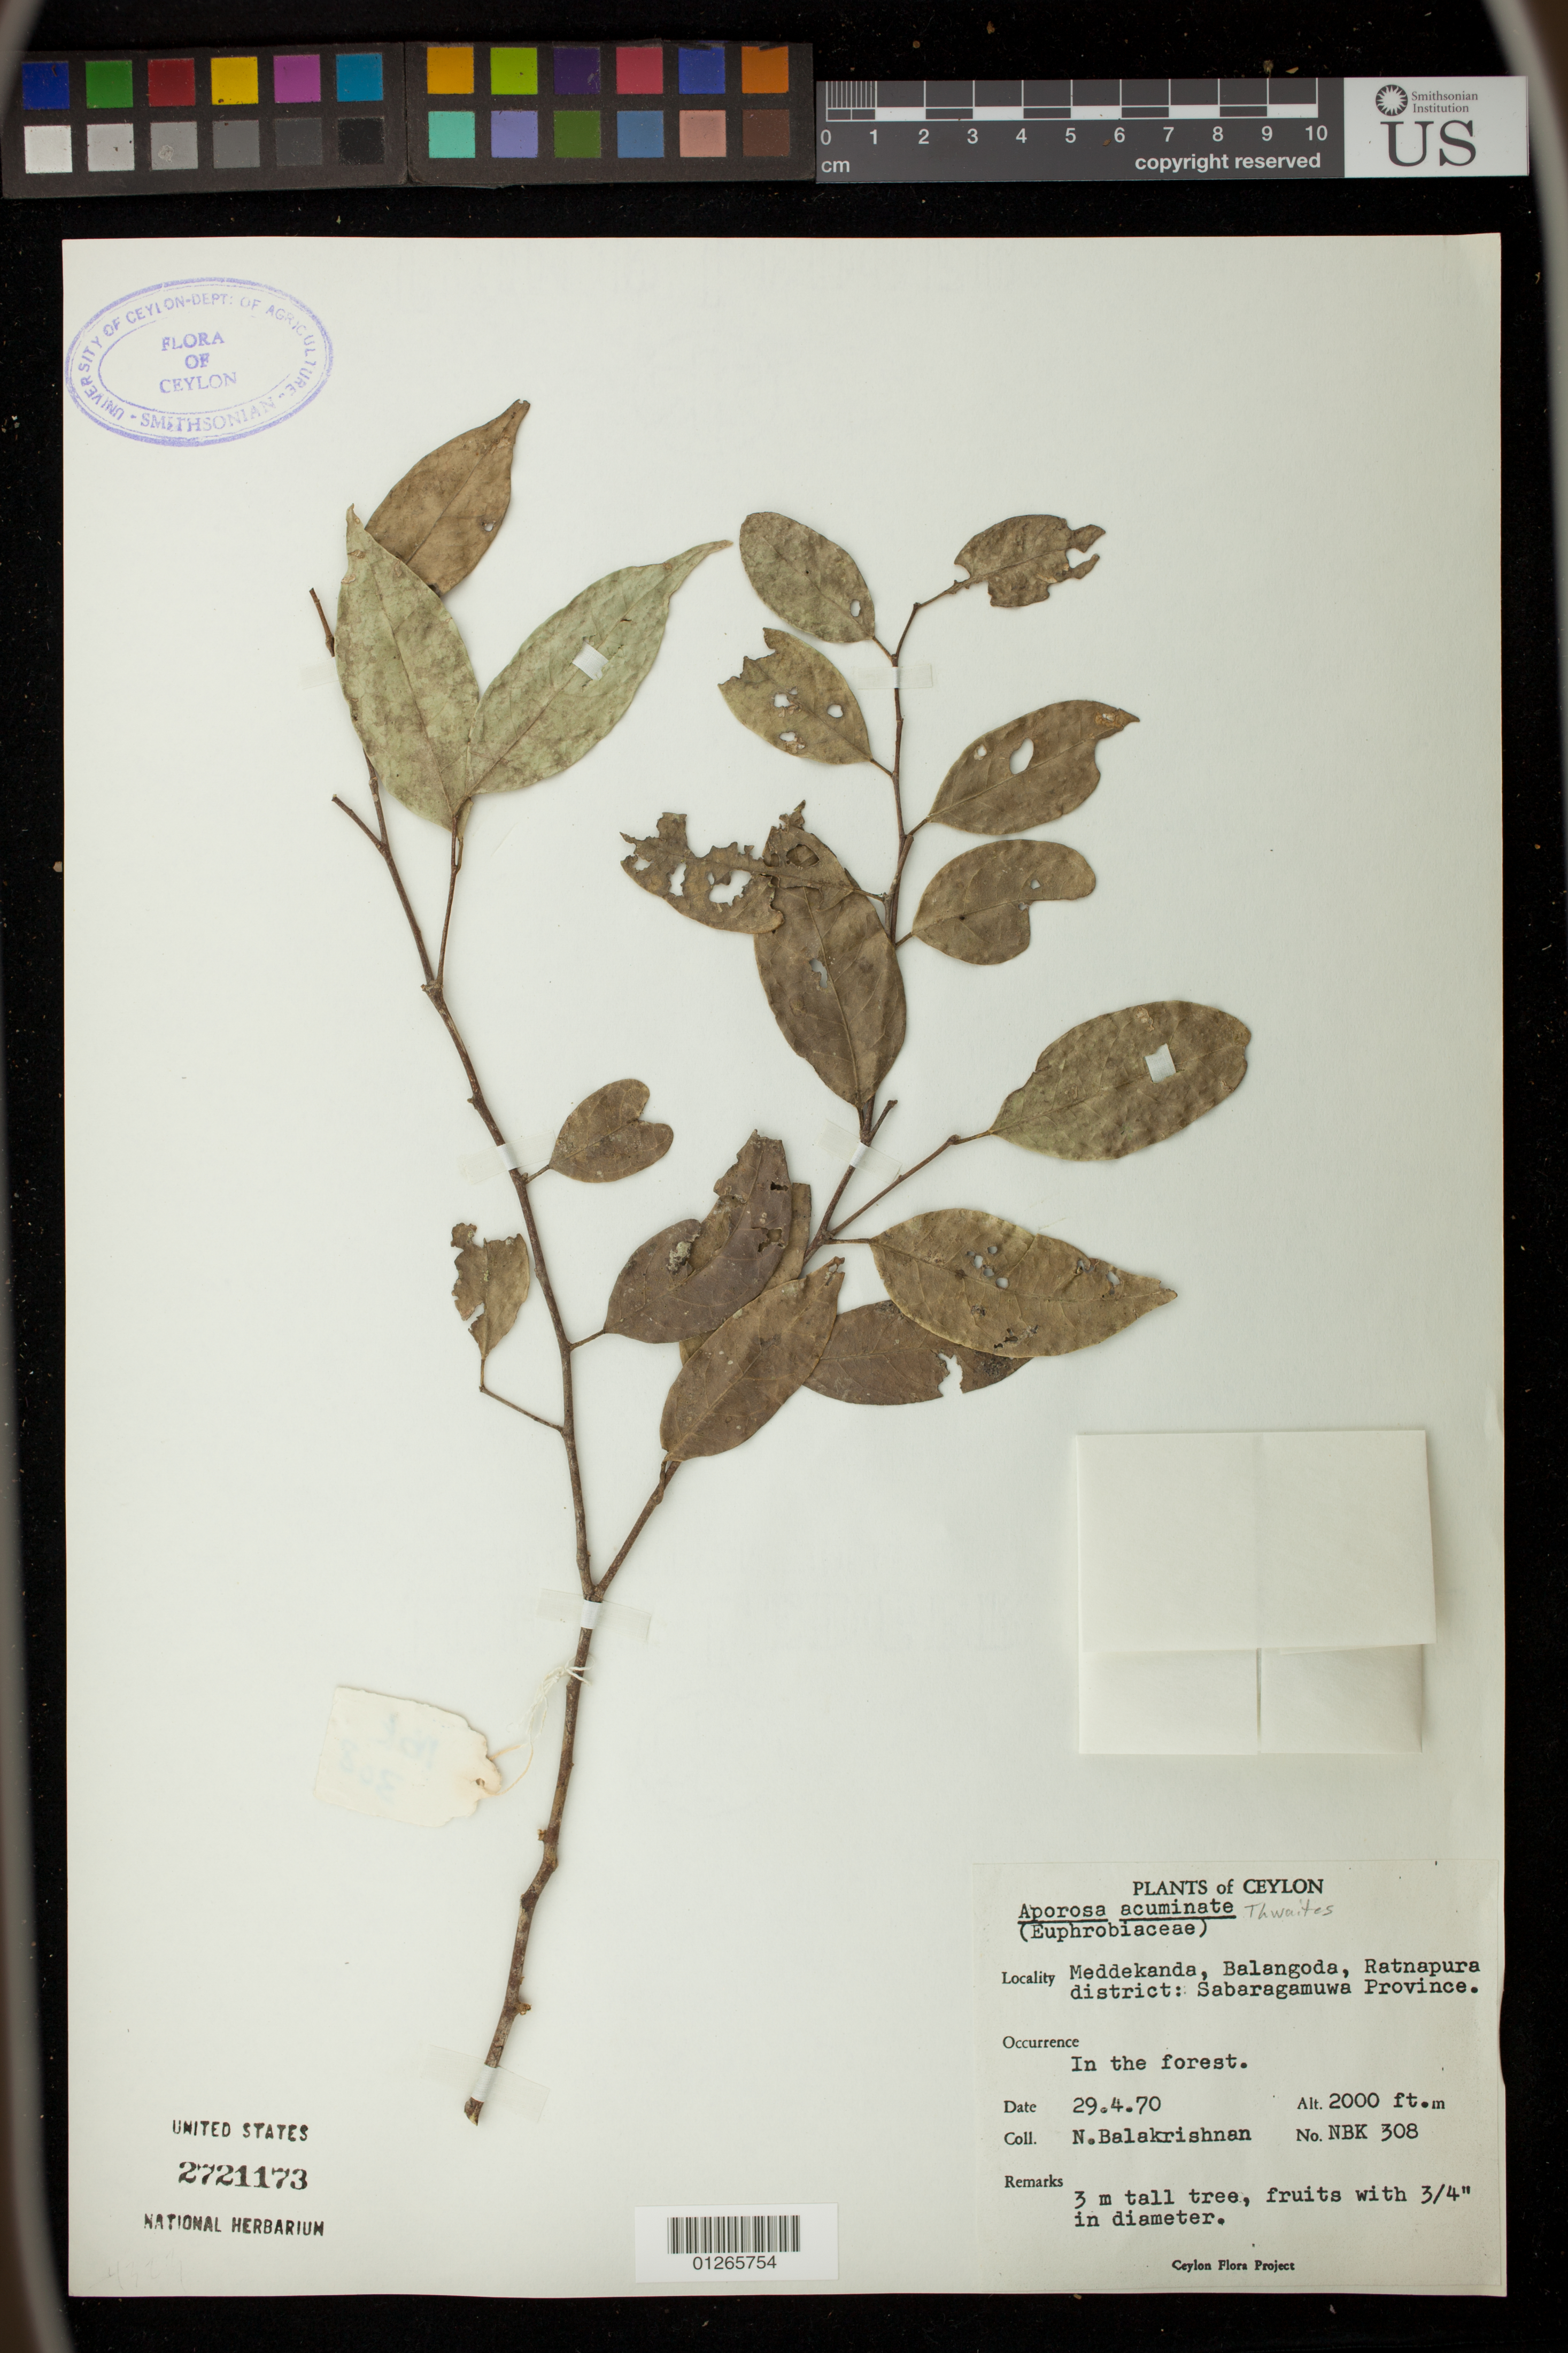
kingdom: Plantae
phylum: Tracheophyta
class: Magnoliopsida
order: Malpighiales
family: Phyllanthaceae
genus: Aporosa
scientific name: Aporosa acuminata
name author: Thwaites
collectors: N. Balakrishnan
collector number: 308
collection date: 1970-04-29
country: Sri Lanka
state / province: Sabaragamuwa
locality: Meddekanda, Balangoda, Ratnapura district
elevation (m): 610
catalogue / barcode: US 2721173